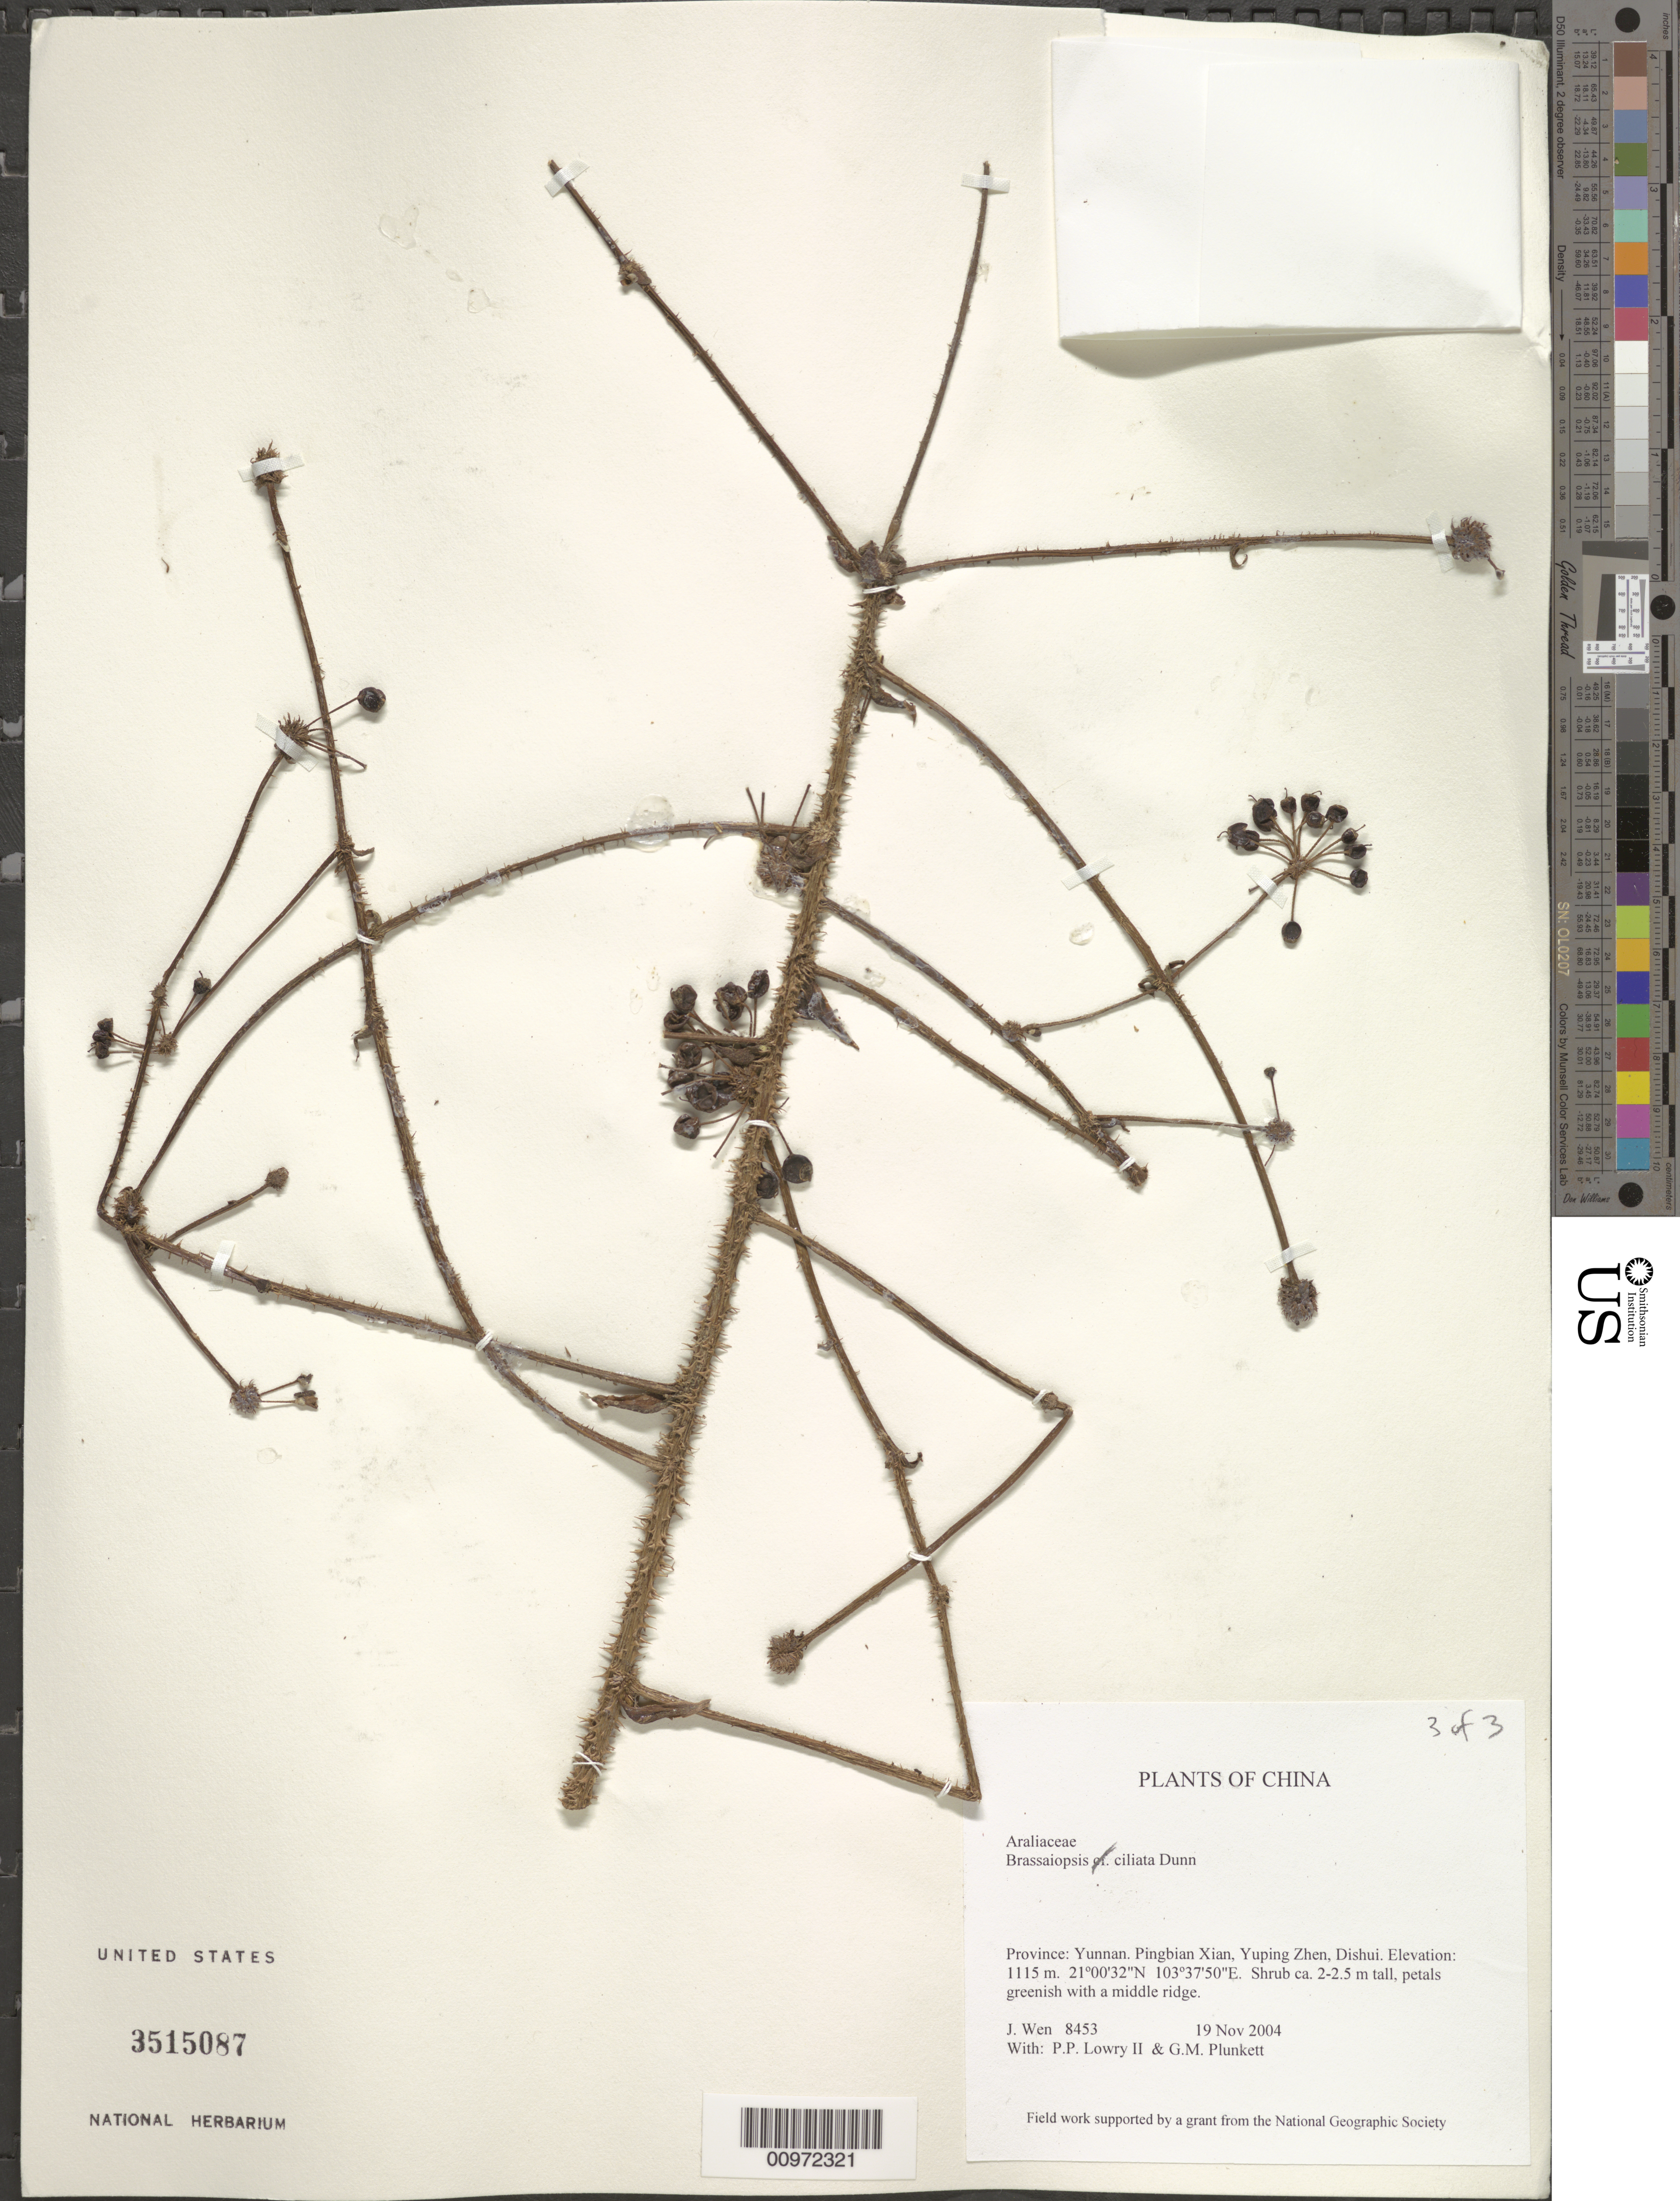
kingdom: Plantae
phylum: Tracheophyta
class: Magnoliopsida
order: Apiales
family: Araliaceae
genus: Brassaiopsis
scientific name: Brassaiopsis ciliata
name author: Dunn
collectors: J. Wen, P. P. Lowry & G. M. Plunkett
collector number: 8453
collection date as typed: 19 Nov 2004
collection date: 2004-11-19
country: China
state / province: Yunnan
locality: Pingbian Xian, Yuping Zhen, Dishui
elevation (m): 1115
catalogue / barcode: US 3515087